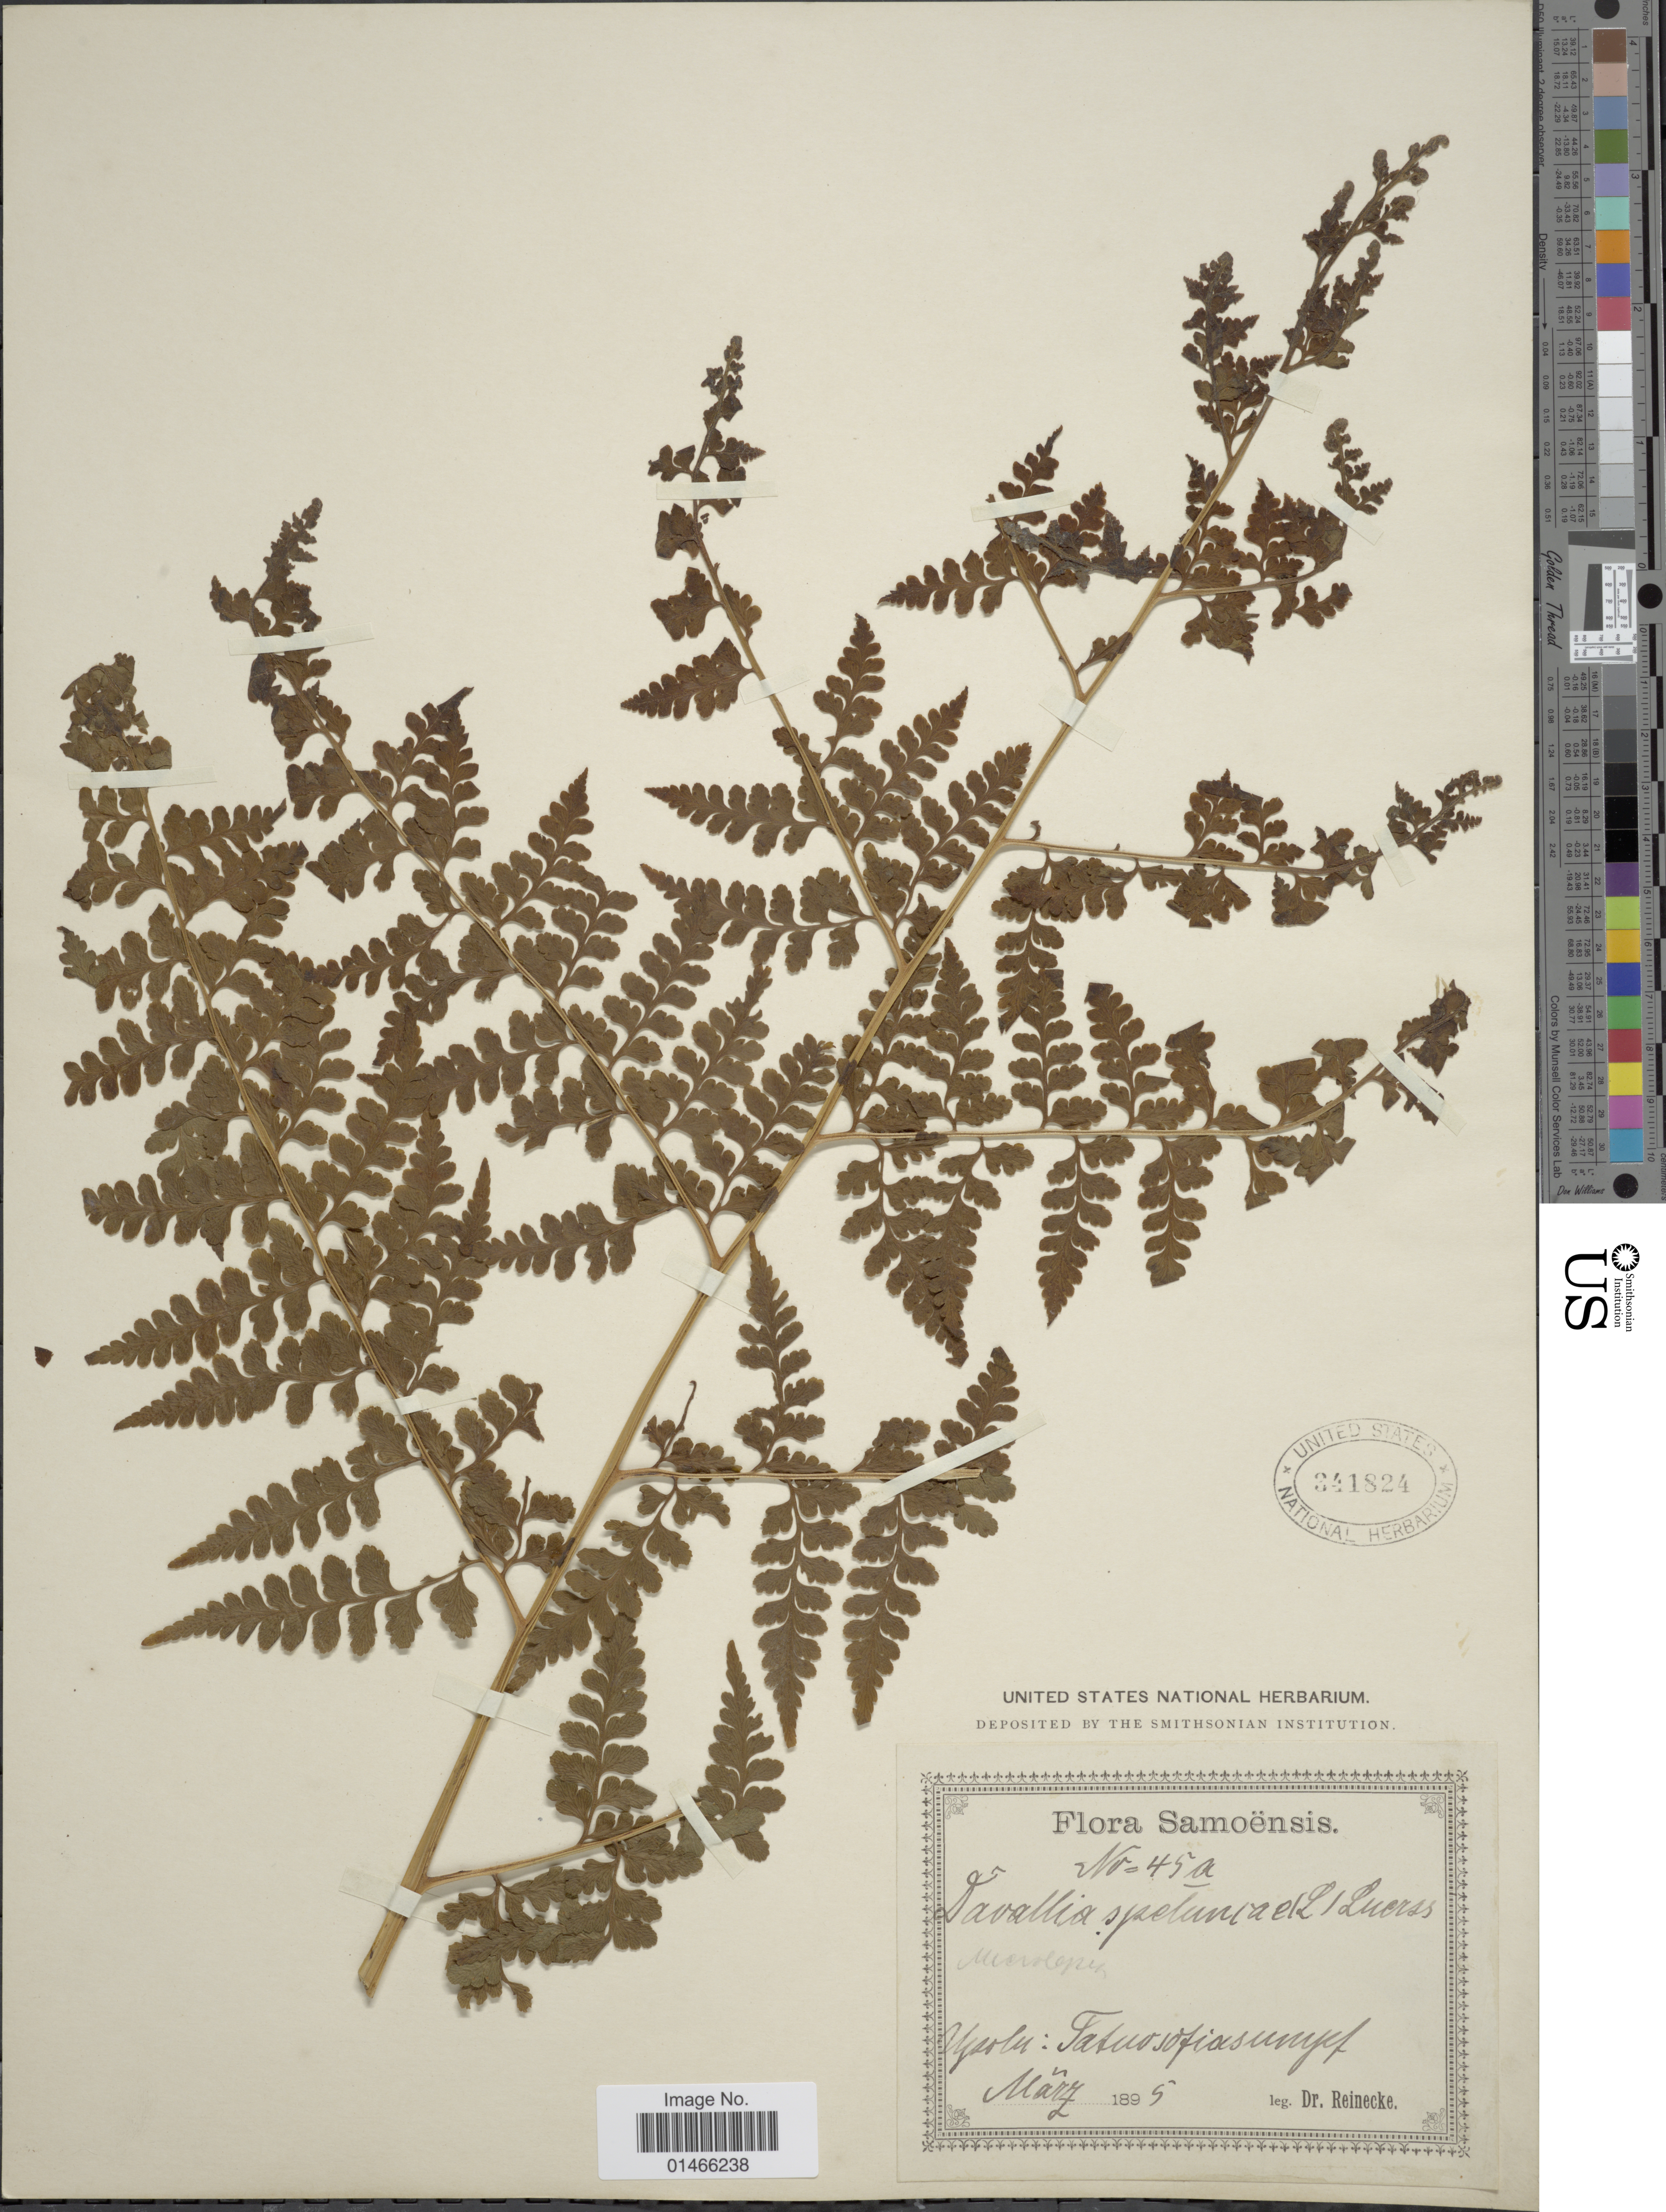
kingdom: Plantae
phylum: Tracheophyta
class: Polypodiopsida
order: Polypodiales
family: Dennstaedtiaceae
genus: Microlepia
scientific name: Microlepia speluncae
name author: (L.) T. Moore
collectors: -- Reinecke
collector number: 45a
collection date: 1895-03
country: Samoa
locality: Flora Samoensis. Upolu: Tatuosofiasumpf. [interpreted]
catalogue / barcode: US 341824